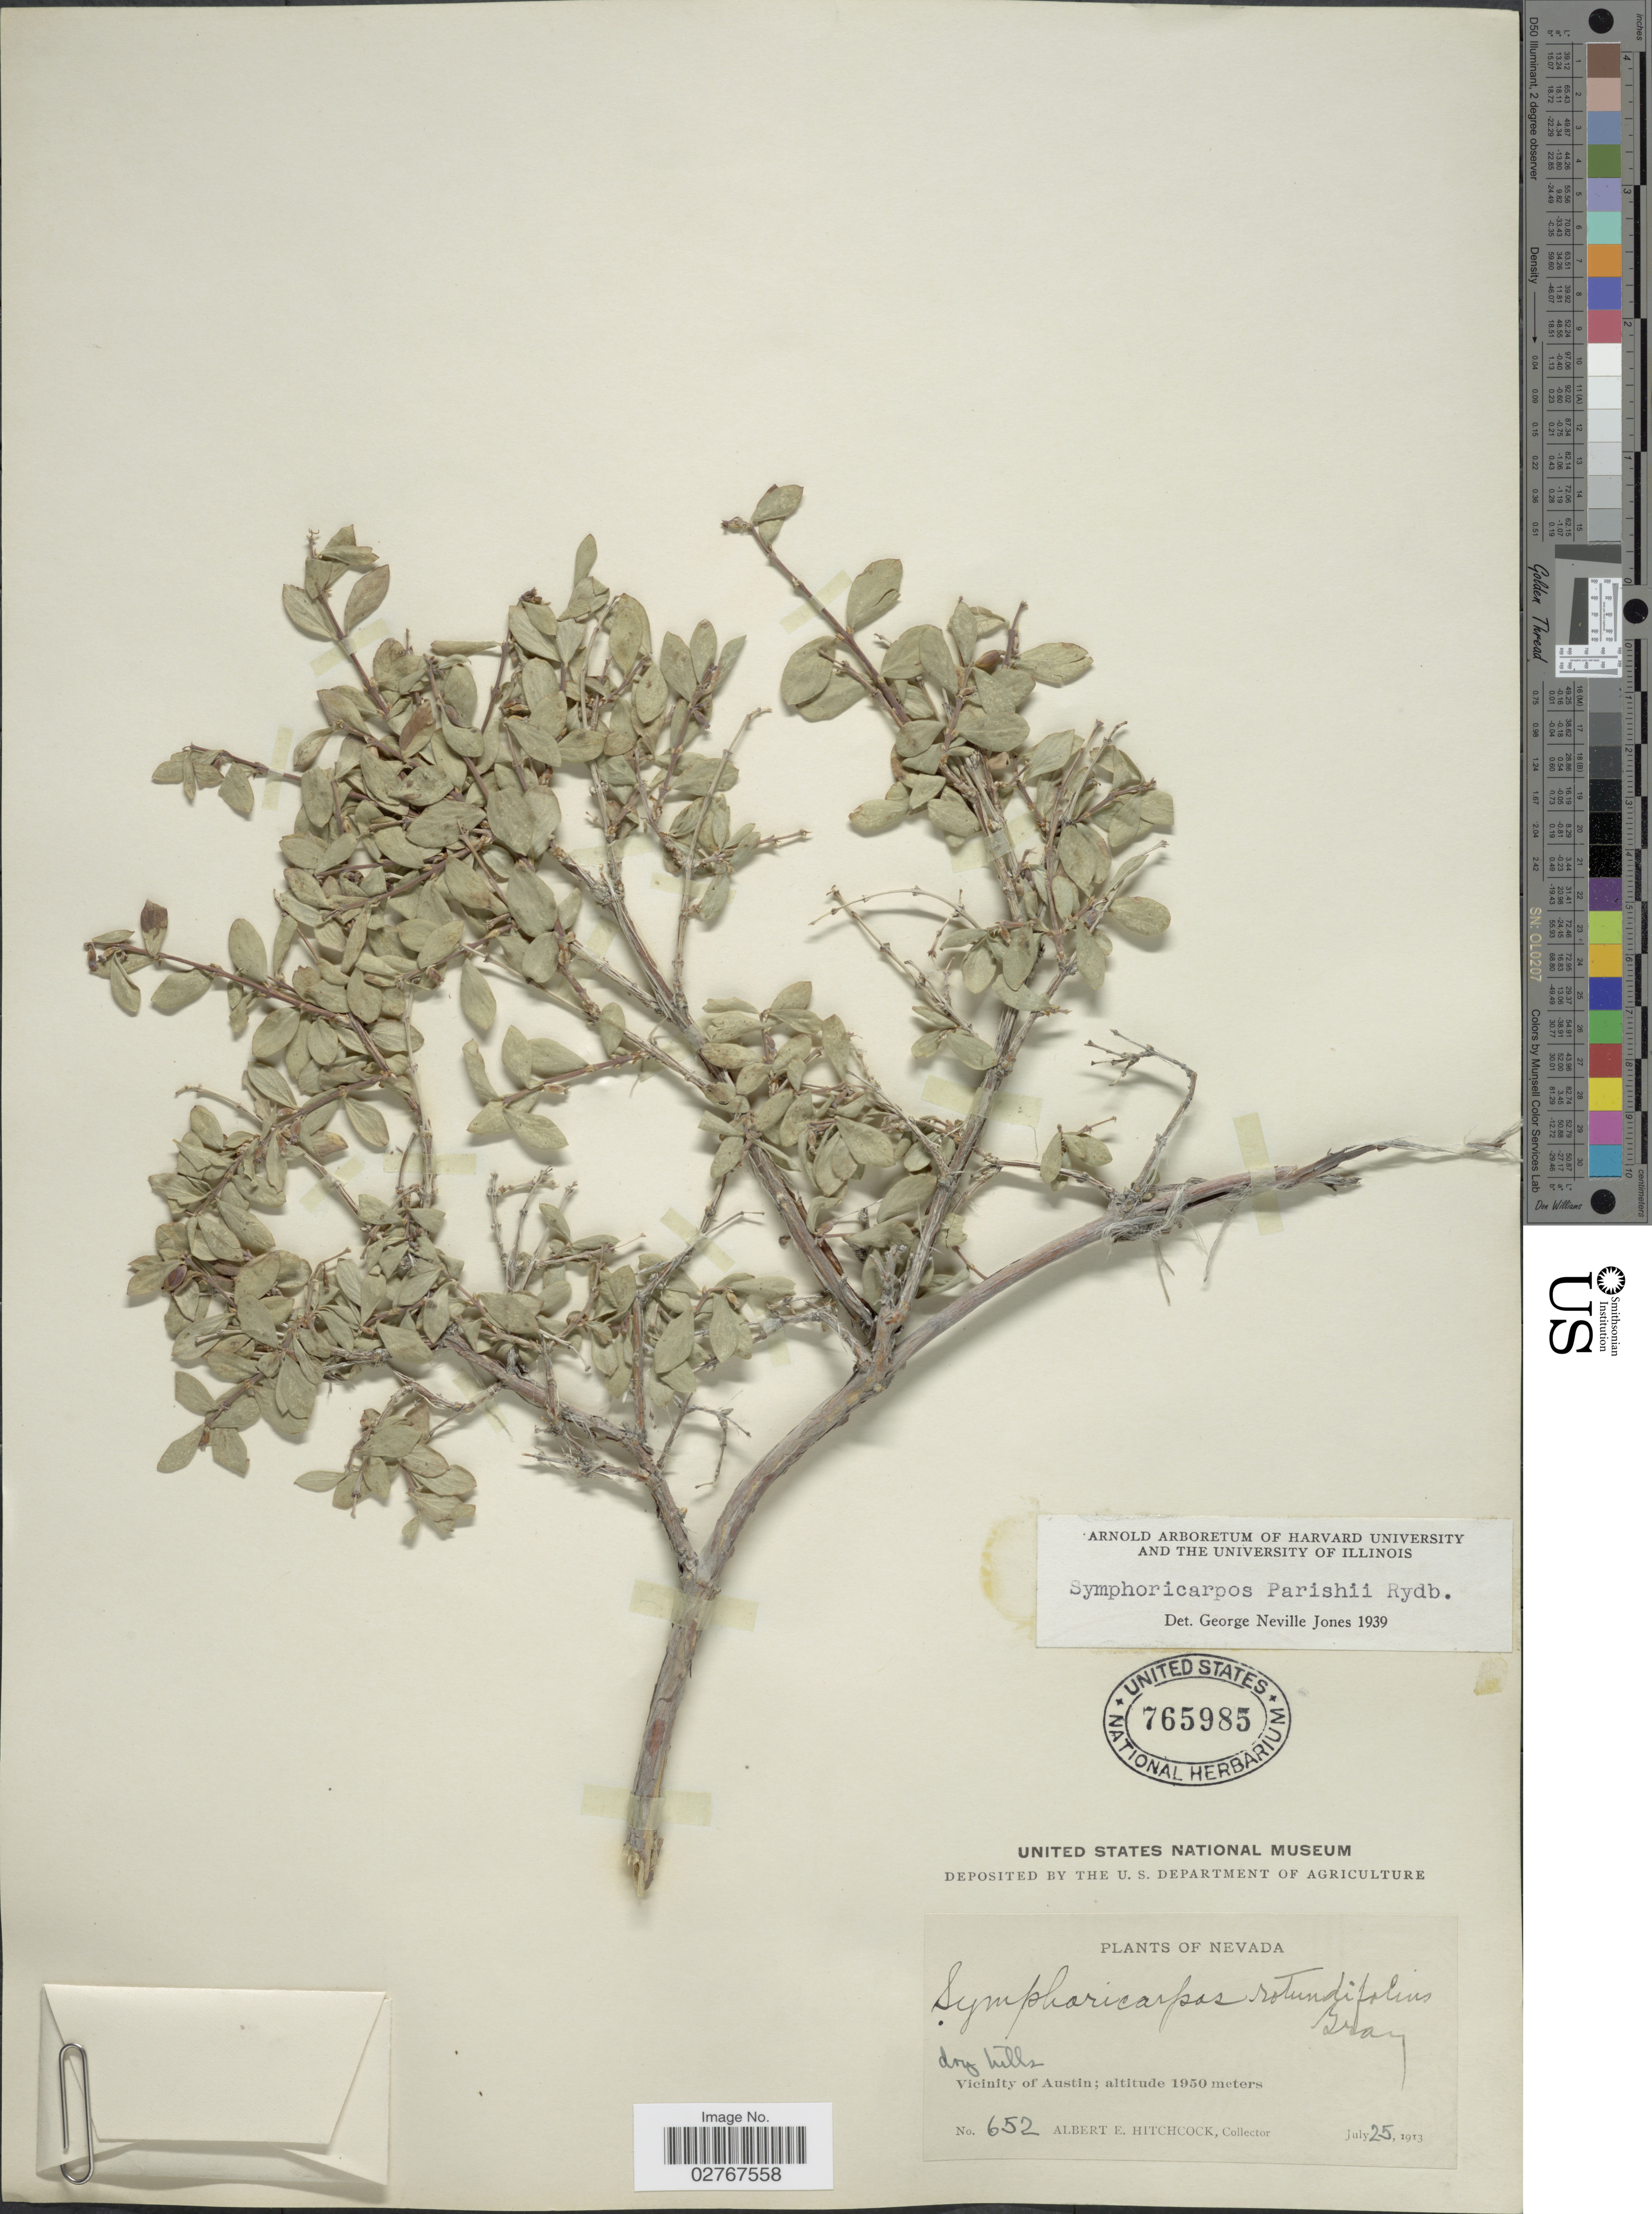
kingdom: Plantae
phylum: Tracheophyta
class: Magnoliopsida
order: Dipsacales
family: Caprifoliaceae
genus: Symphoricarpos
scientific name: Symphoricarpos parishii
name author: Rydb.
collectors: A. Hitchcock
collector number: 652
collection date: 1913-07-25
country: United States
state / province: Nevada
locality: Dry hills, Vicinity of Austin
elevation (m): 1950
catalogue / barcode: US 765985